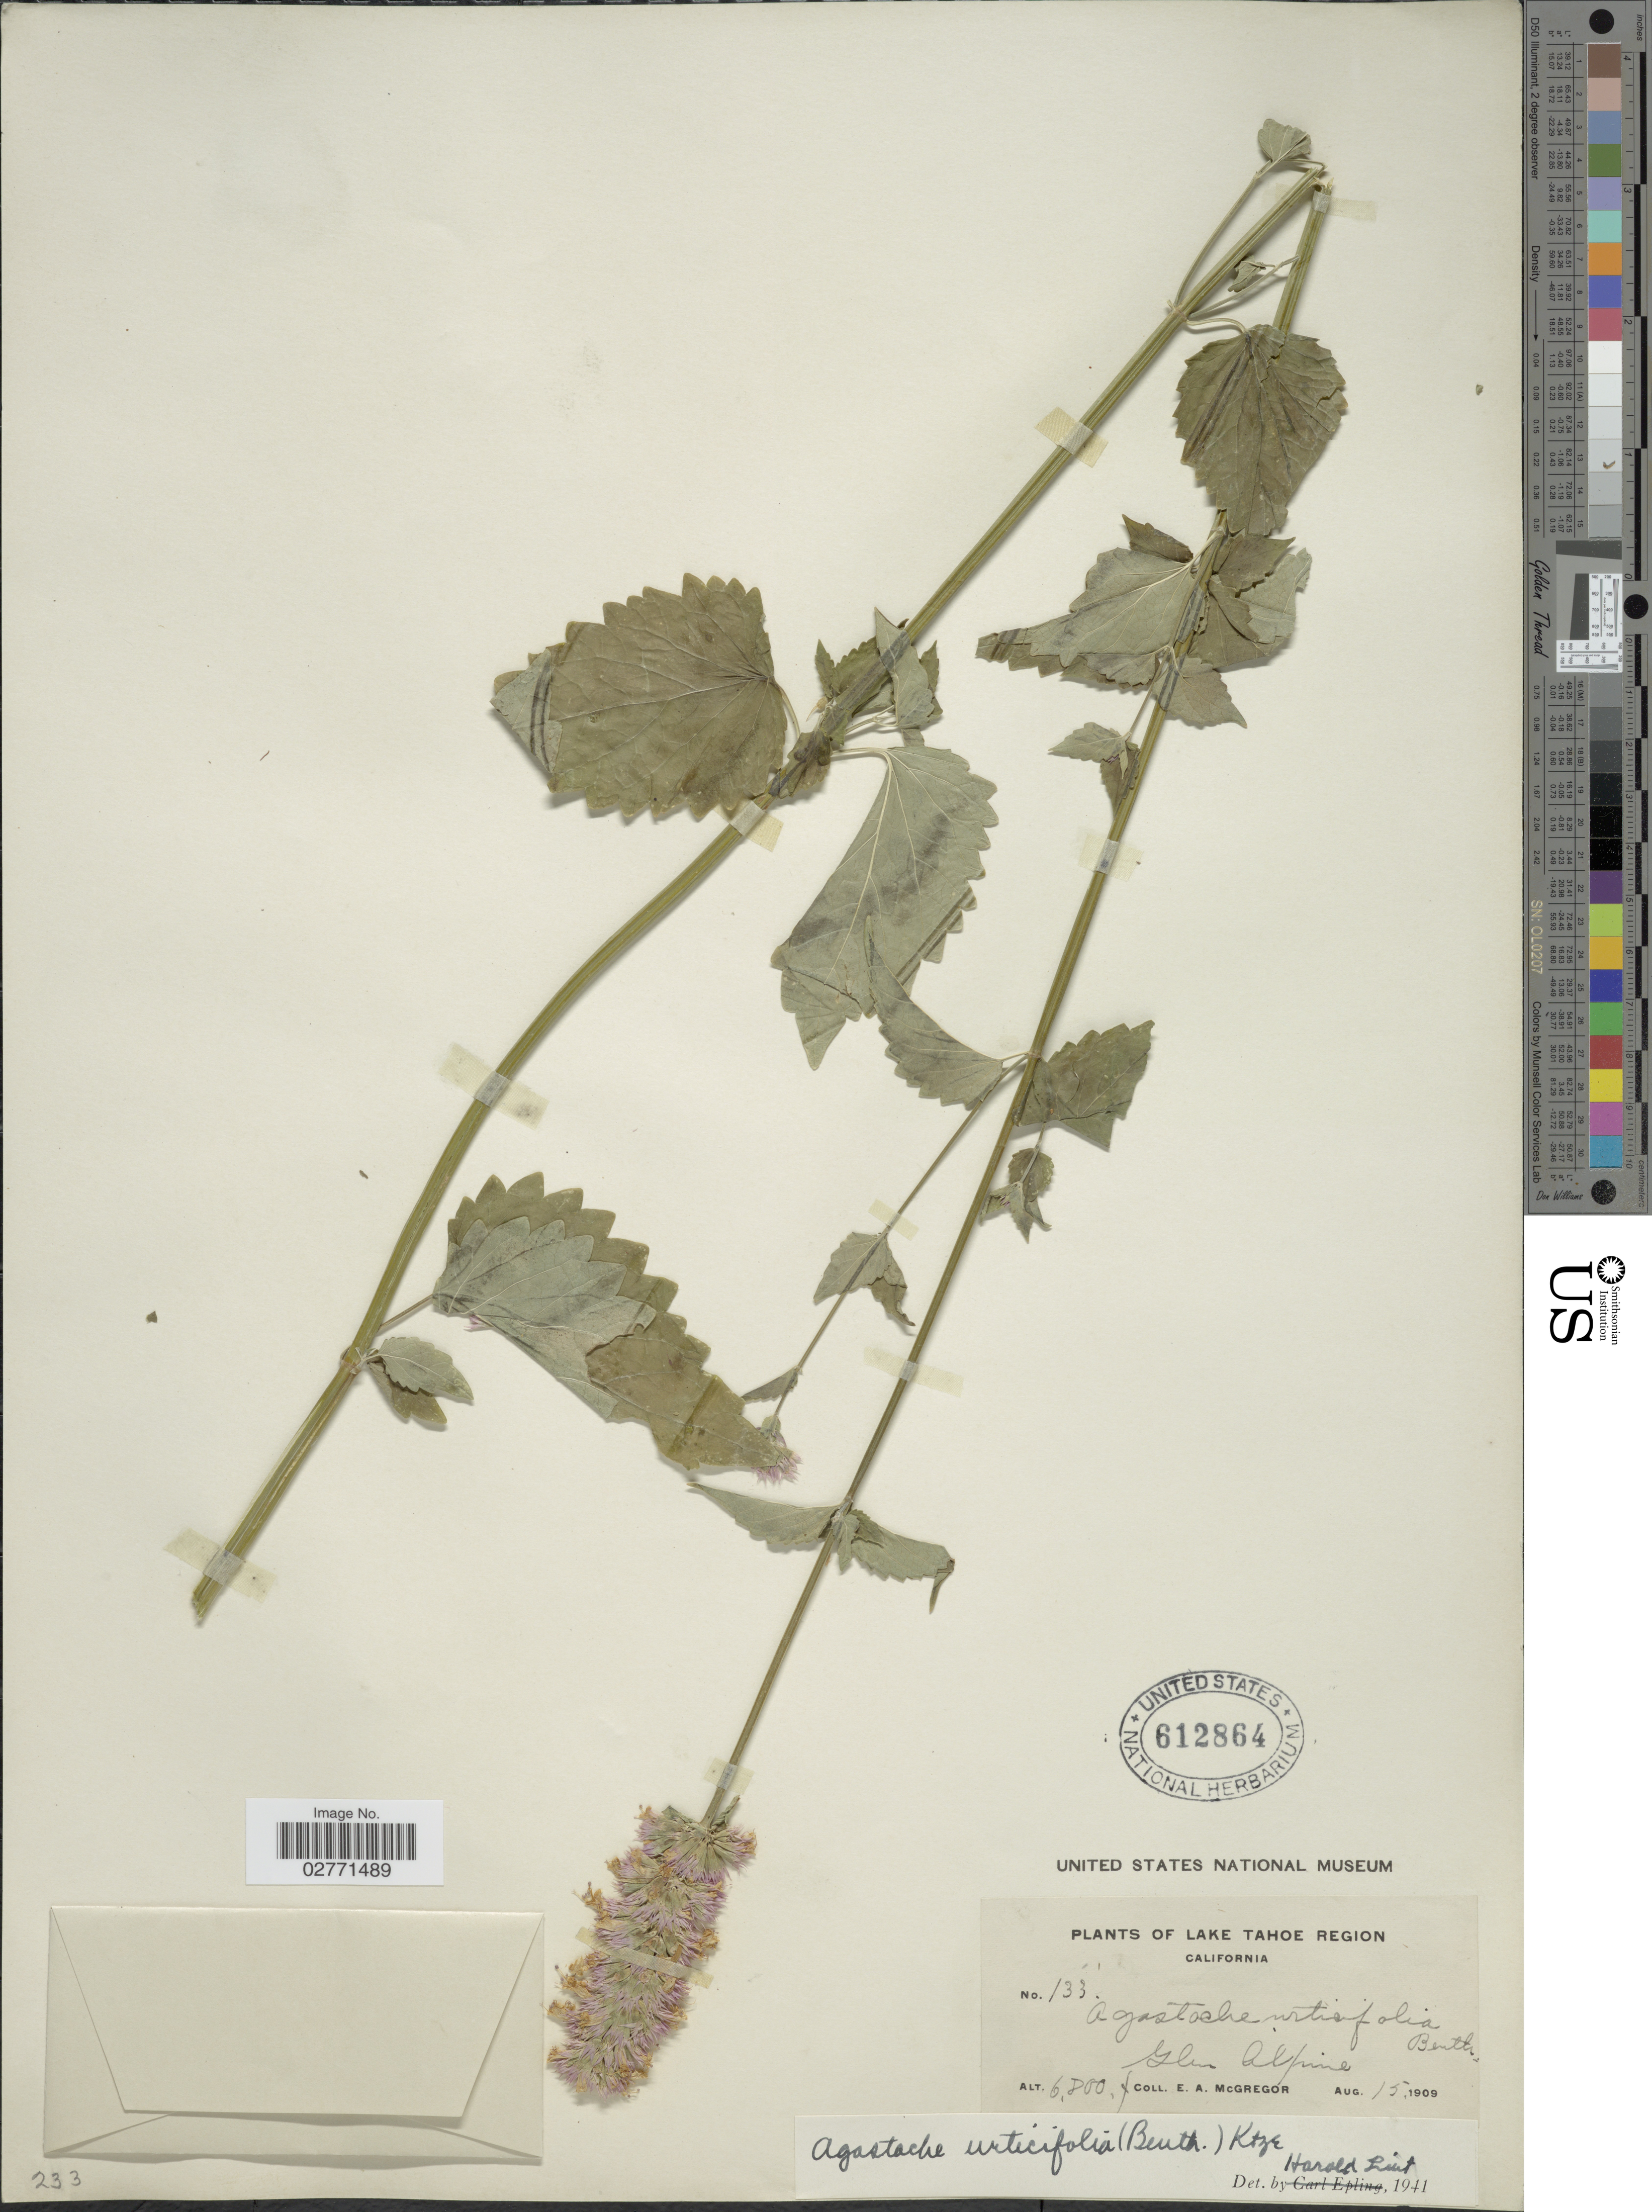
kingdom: Plantae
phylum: Tracheophyta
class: Magnoliopsida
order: Lamiales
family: Lamiaceae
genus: Agastache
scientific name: Agastache urticifolia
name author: (Benth.) Kuntze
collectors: E. A. McGregor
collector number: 133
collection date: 1909-08-15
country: United States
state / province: California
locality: Lake Tahoe. Glen Alpine.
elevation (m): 2073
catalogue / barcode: US 612864